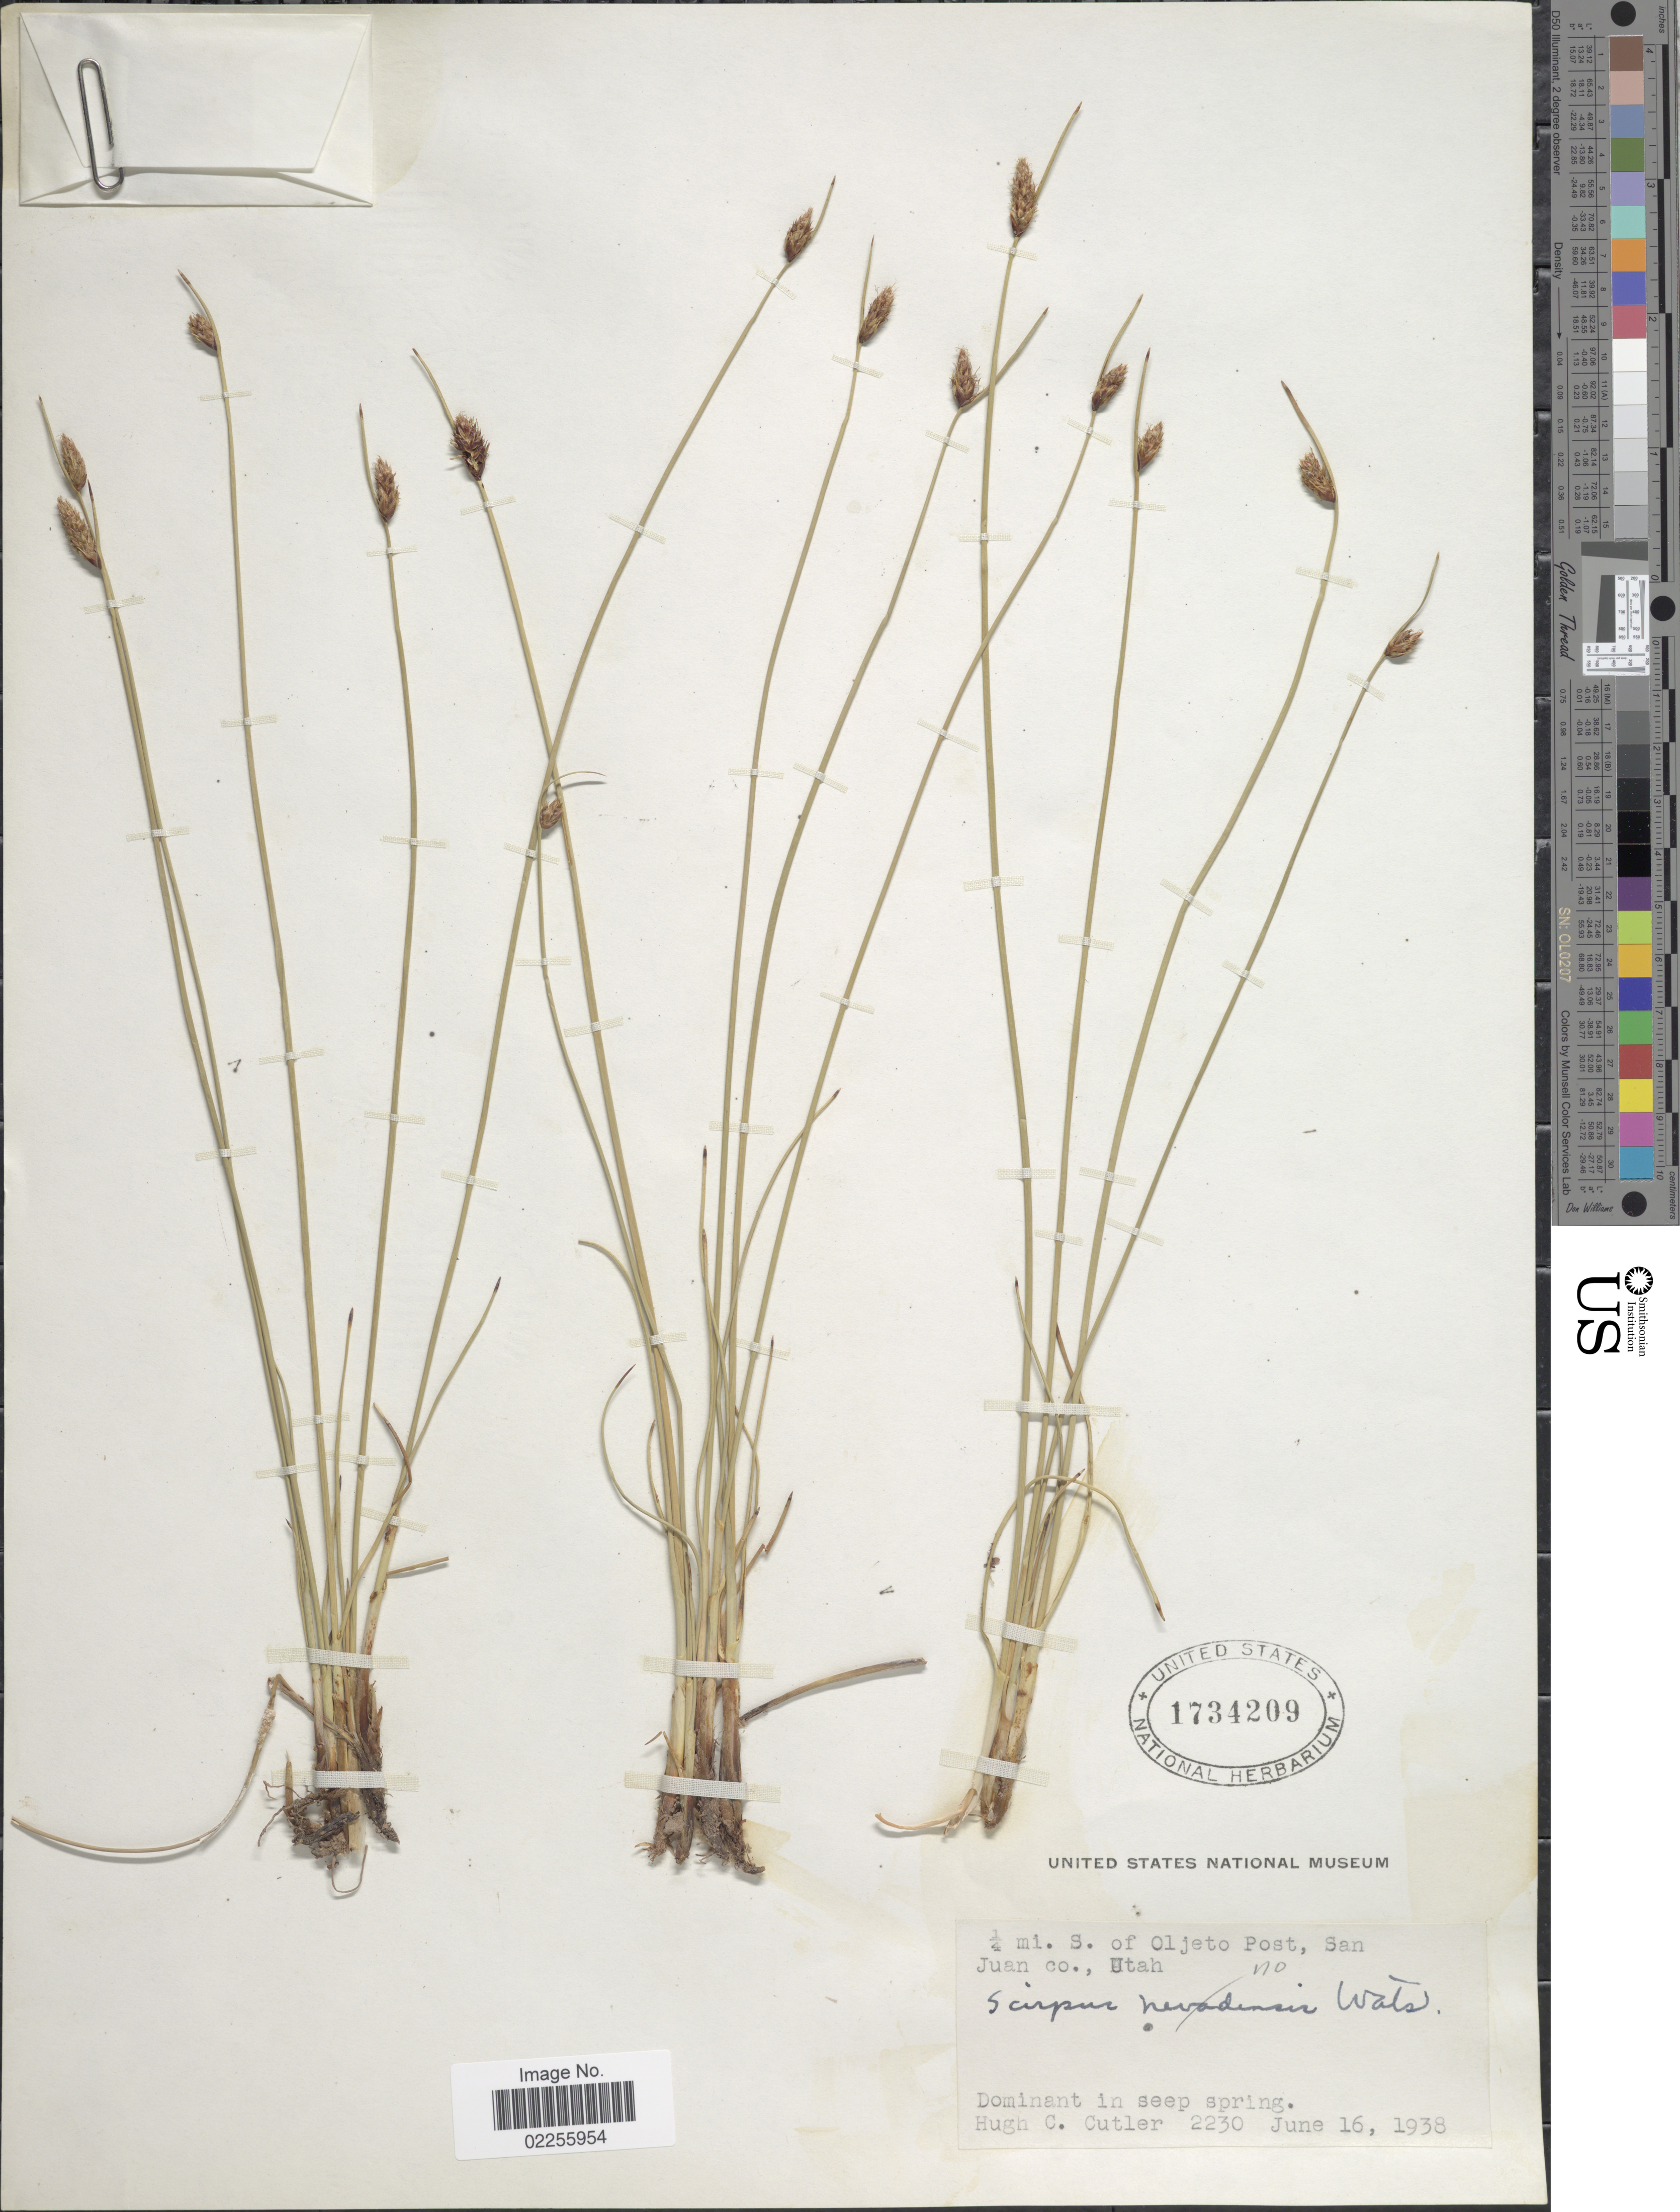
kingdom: Plantae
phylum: Tracheophyta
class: Liliopsida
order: Poales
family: Cyperaceae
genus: Schoenoplectus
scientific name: Schoenoplectus pungens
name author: (Vahl) Palla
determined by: Strong, Mark T., (BOT), Smithsonian Institution - National Museum of Natural History (UNITED STATES)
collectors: H. C. Cutler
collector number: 2230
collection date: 1938-06-16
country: United States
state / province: Utah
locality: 1/4 mi. S. of Oljeto Post, San Juan Co.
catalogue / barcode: US 1734209